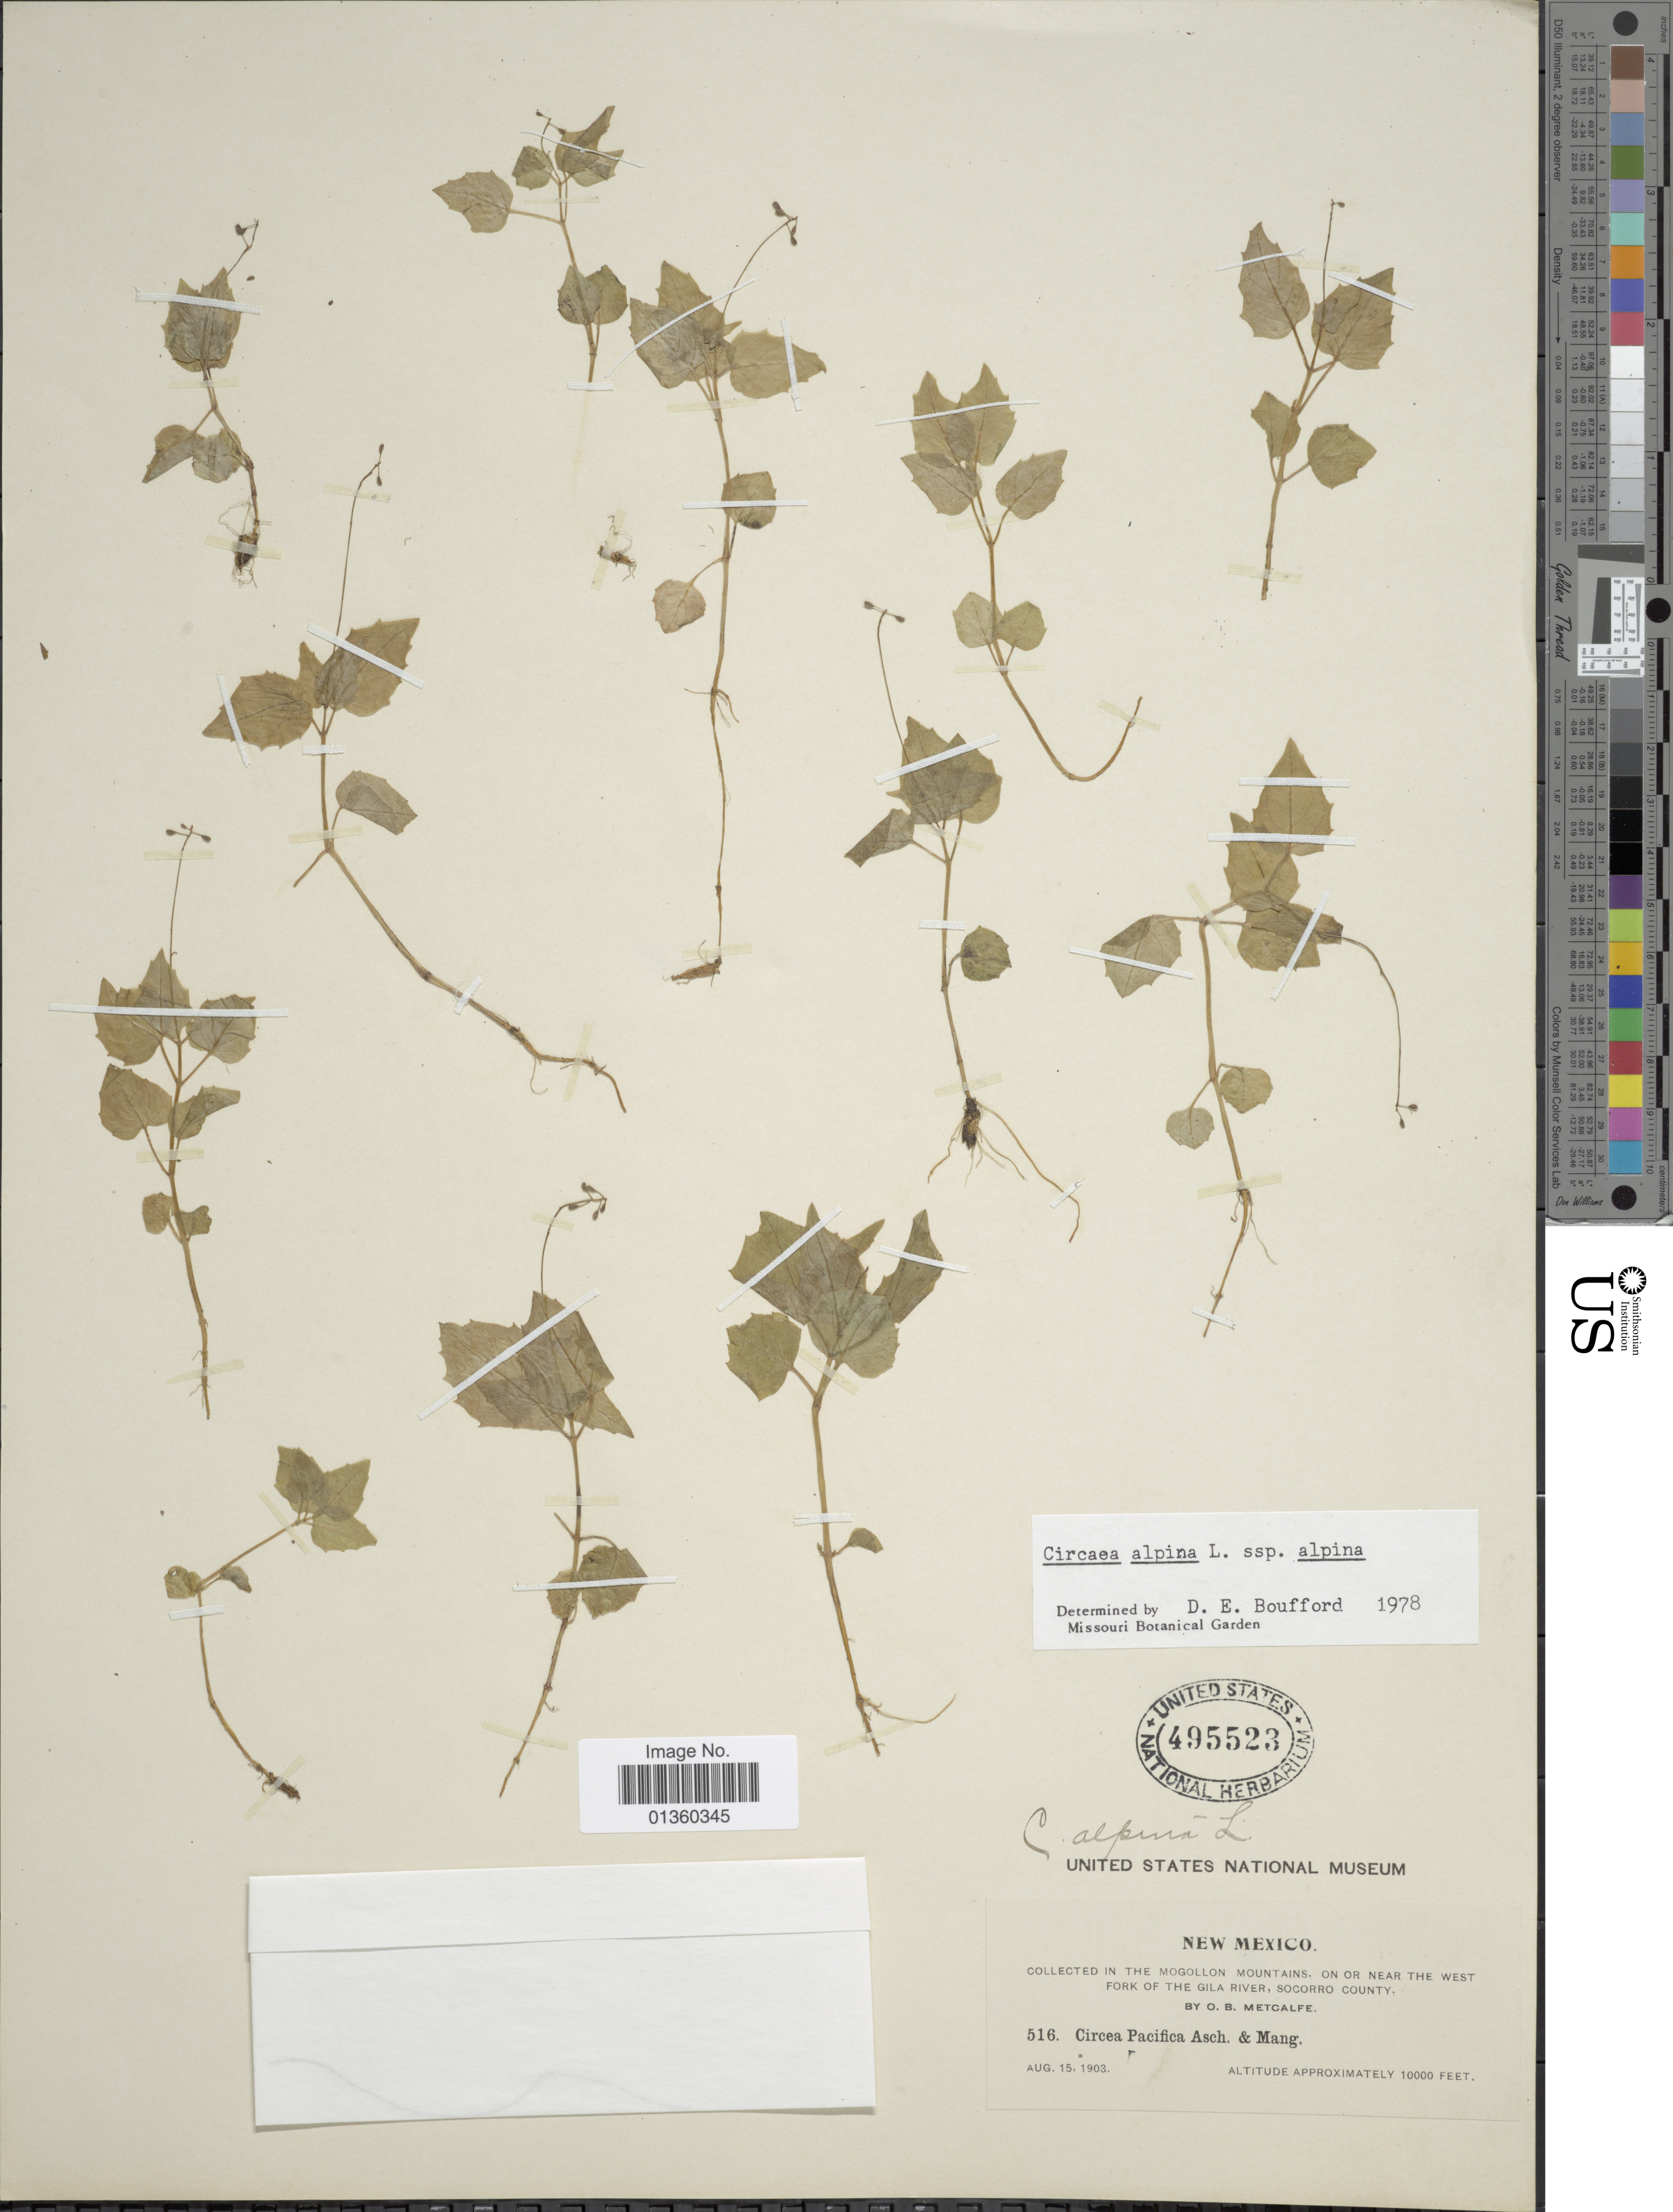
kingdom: Plantae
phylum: Tracheophyta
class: Magnoliopsida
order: Myrtales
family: Onagraceae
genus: Circaea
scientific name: Circaea alpina subsp. alpina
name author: L.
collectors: O. B. Metcalfe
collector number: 516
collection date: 1903-08-15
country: United States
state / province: New Mexico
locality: In the Mogollon Mountains, on or near the West Fork of The Gila River, Socorro County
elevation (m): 3048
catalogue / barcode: US 495523